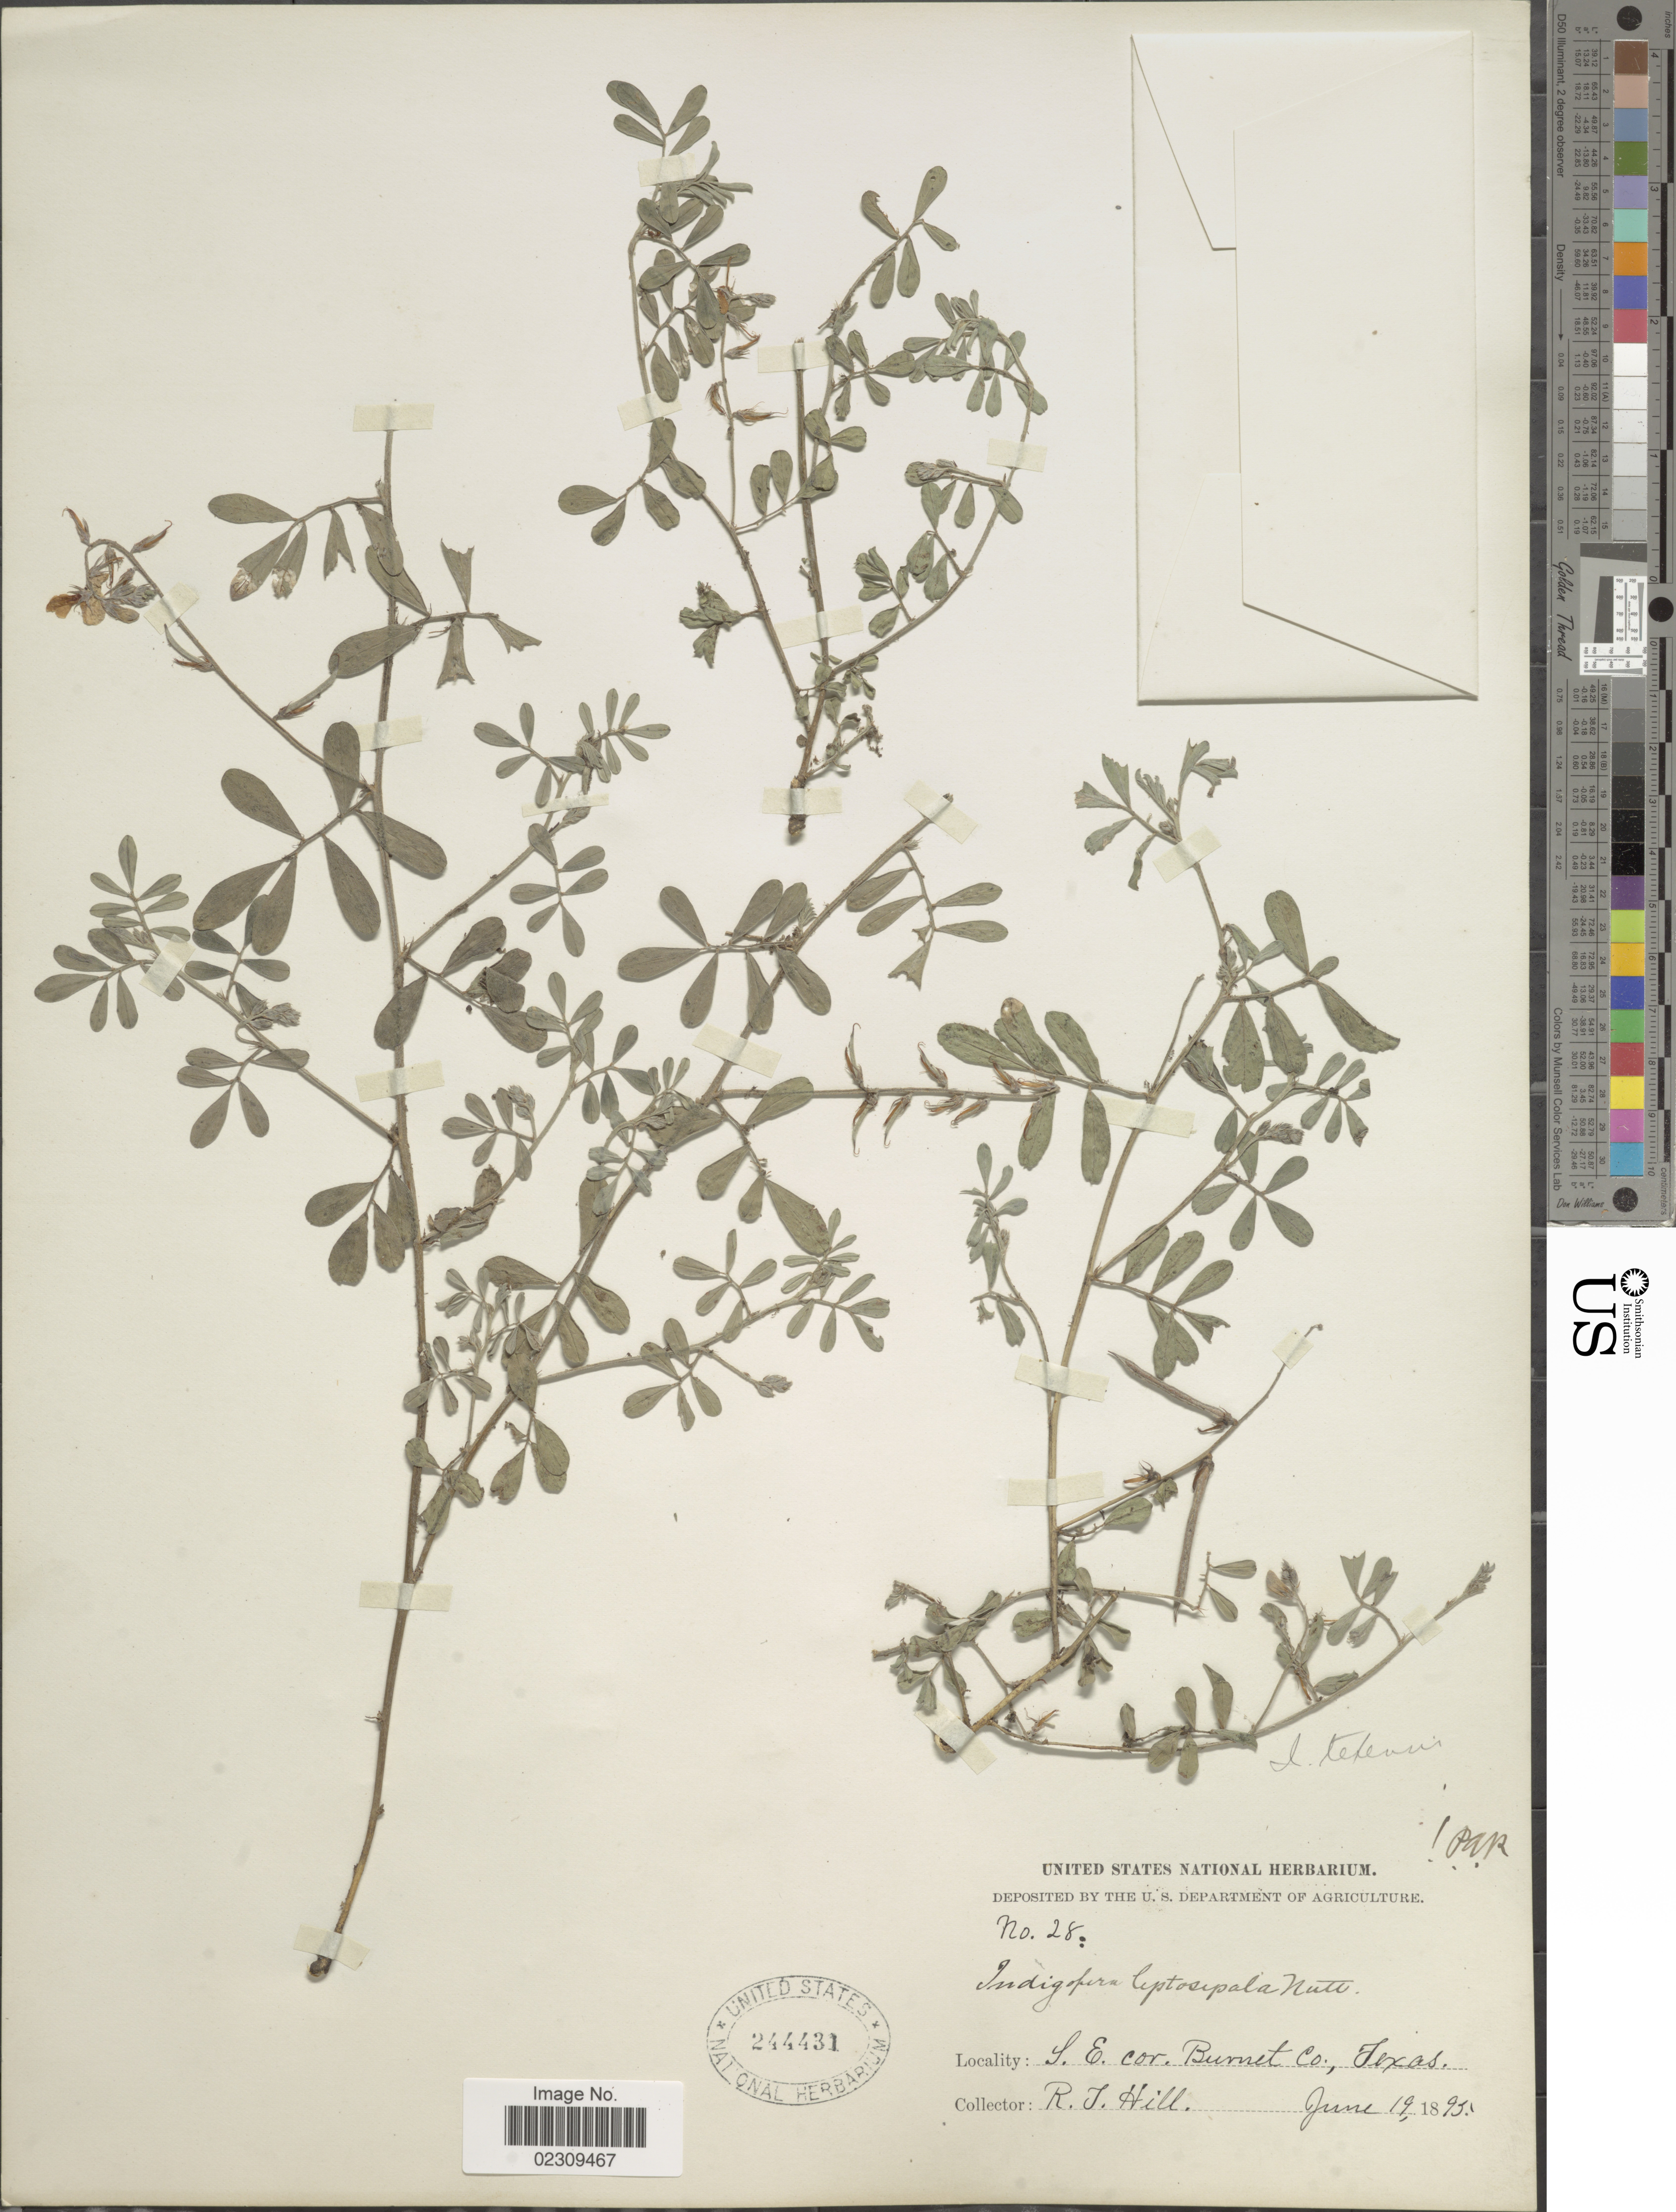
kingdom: Plantae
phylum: Tracheophyta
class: Magnoliopsida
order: Fabales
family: Fabaceae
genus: Indigofera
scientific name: Indigofera leptosepala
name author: Nutt.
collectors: R. J. Hill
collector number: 28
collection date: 1895-06-29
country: United States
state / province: Texas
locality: S.E. cor. Burnet Co.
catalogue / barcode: US 244431